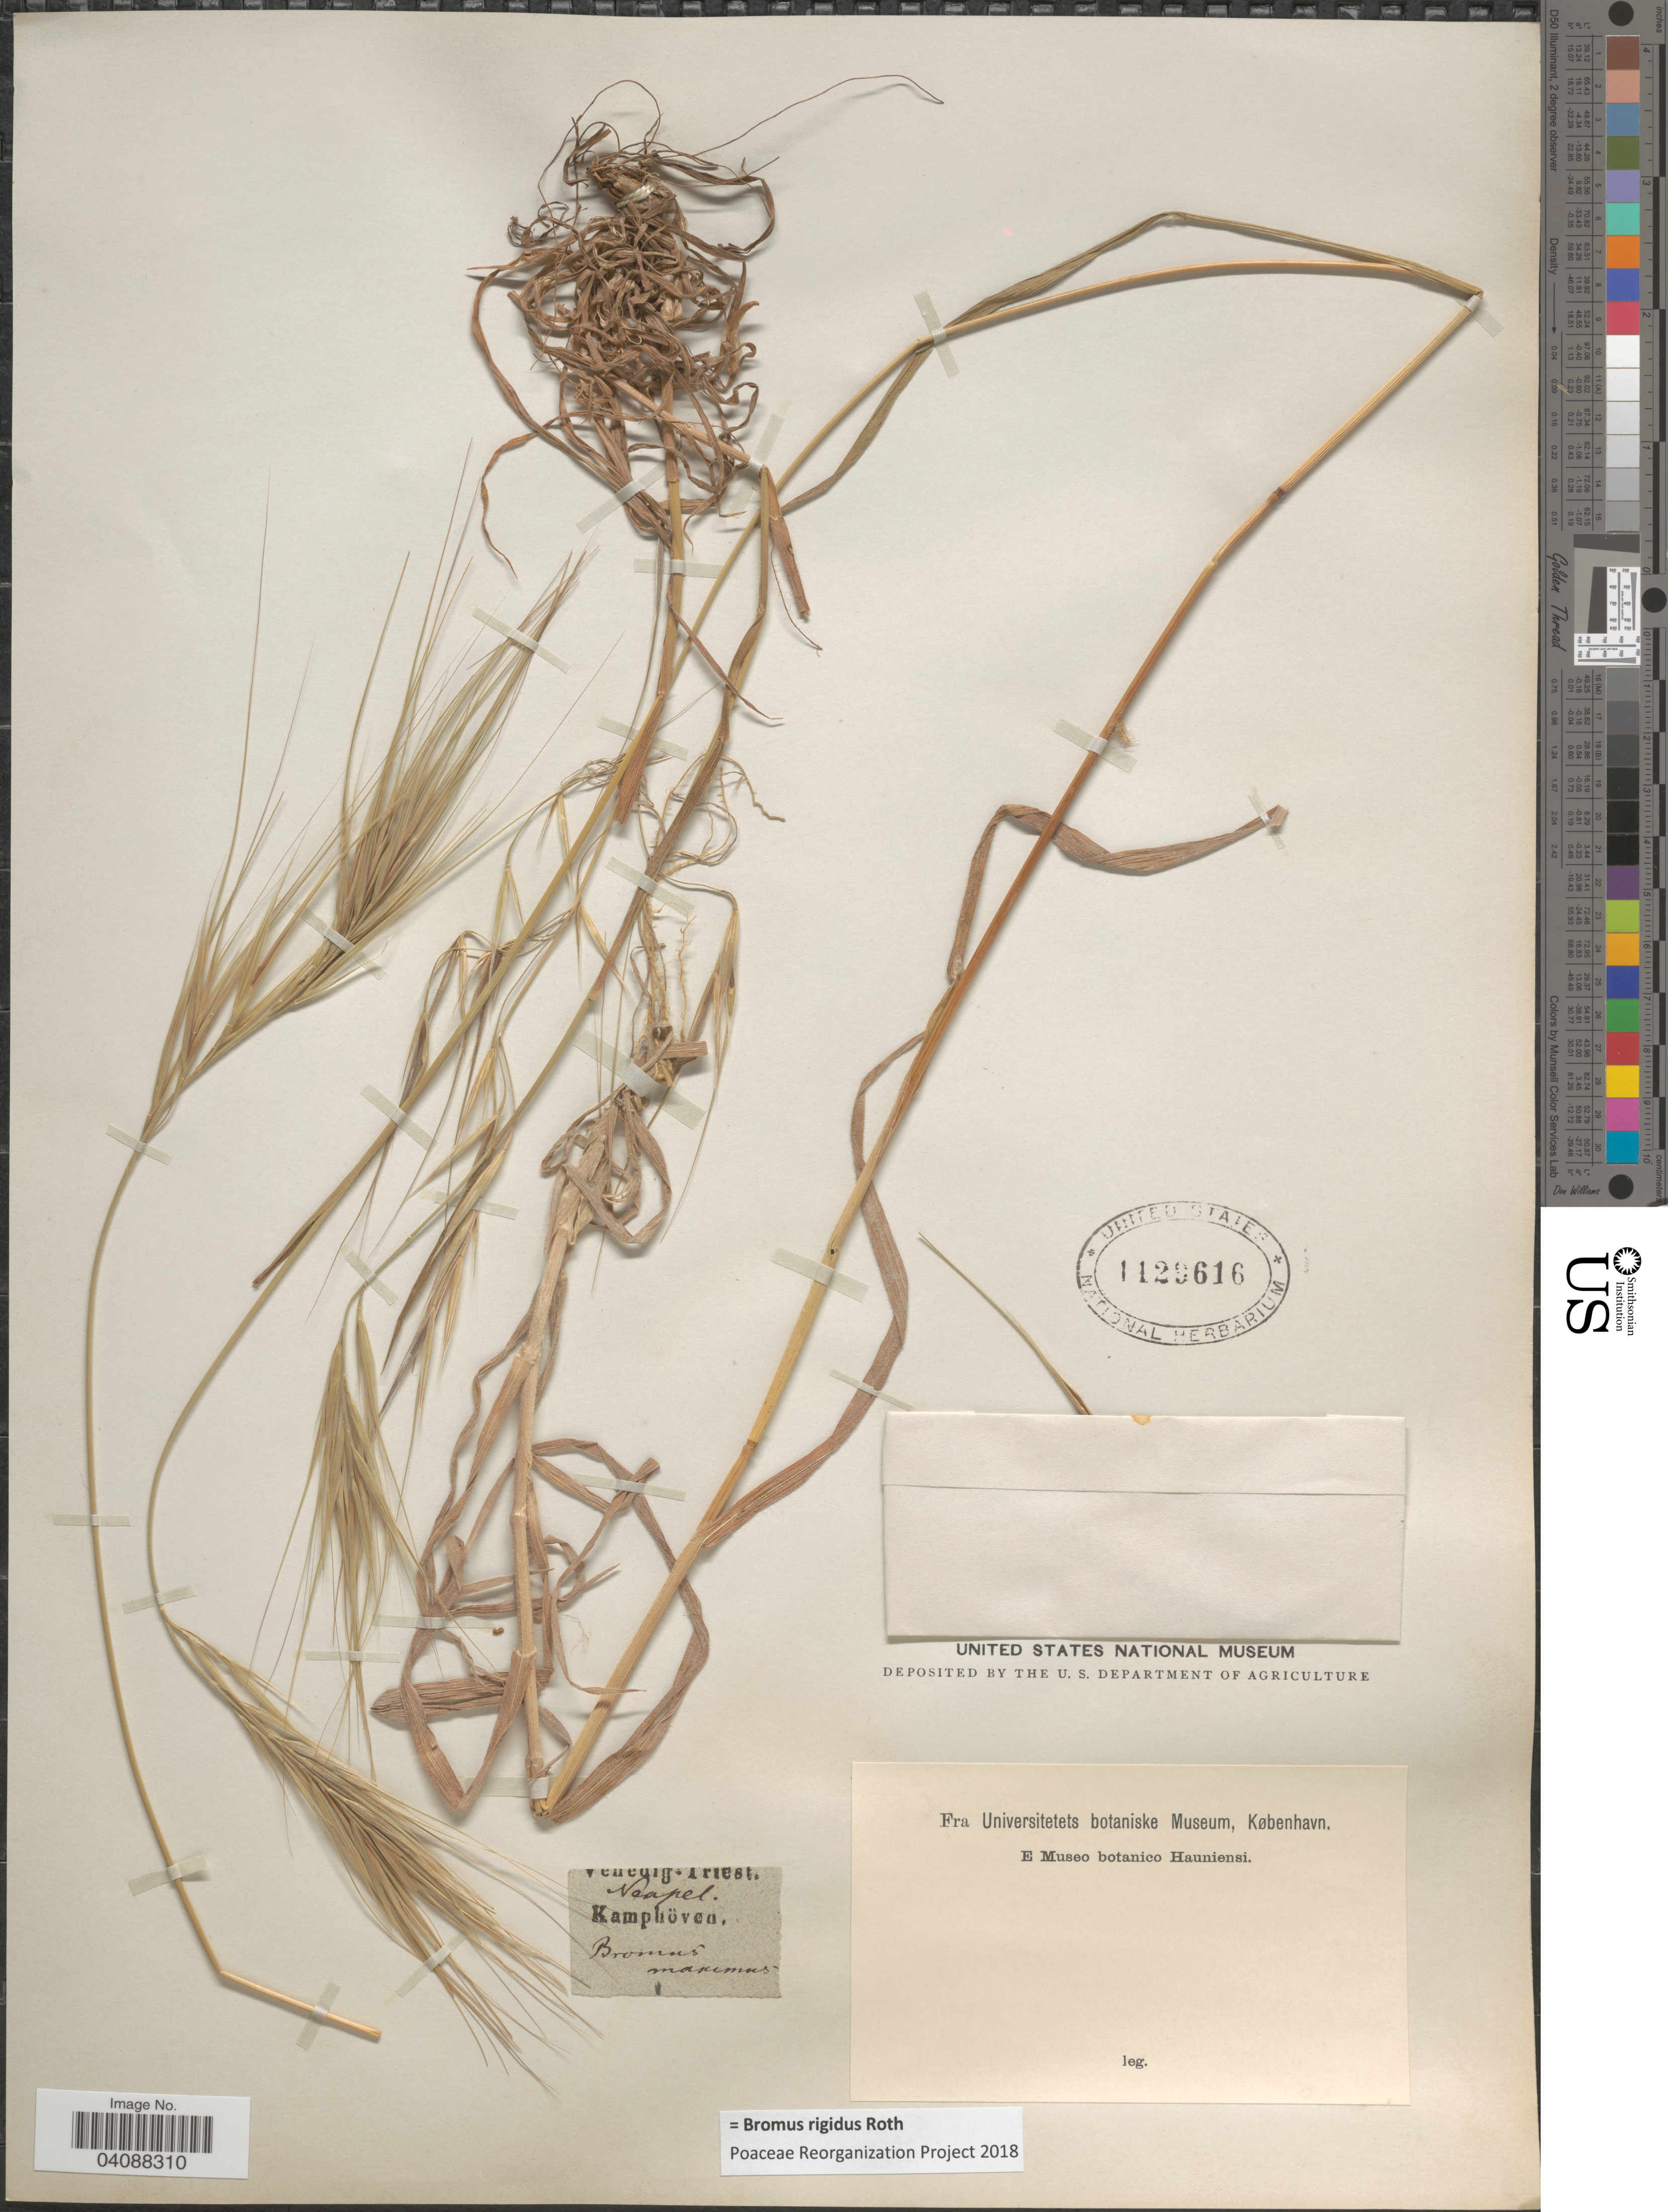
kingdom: Plantae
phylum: Tracheophyta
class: Liliopsida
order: Poales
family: Poaceae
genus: Bromus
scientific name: Bromus rigidus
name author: Roth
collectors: Kamphöven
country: Italy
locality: Neapel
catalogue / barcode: US 1129616